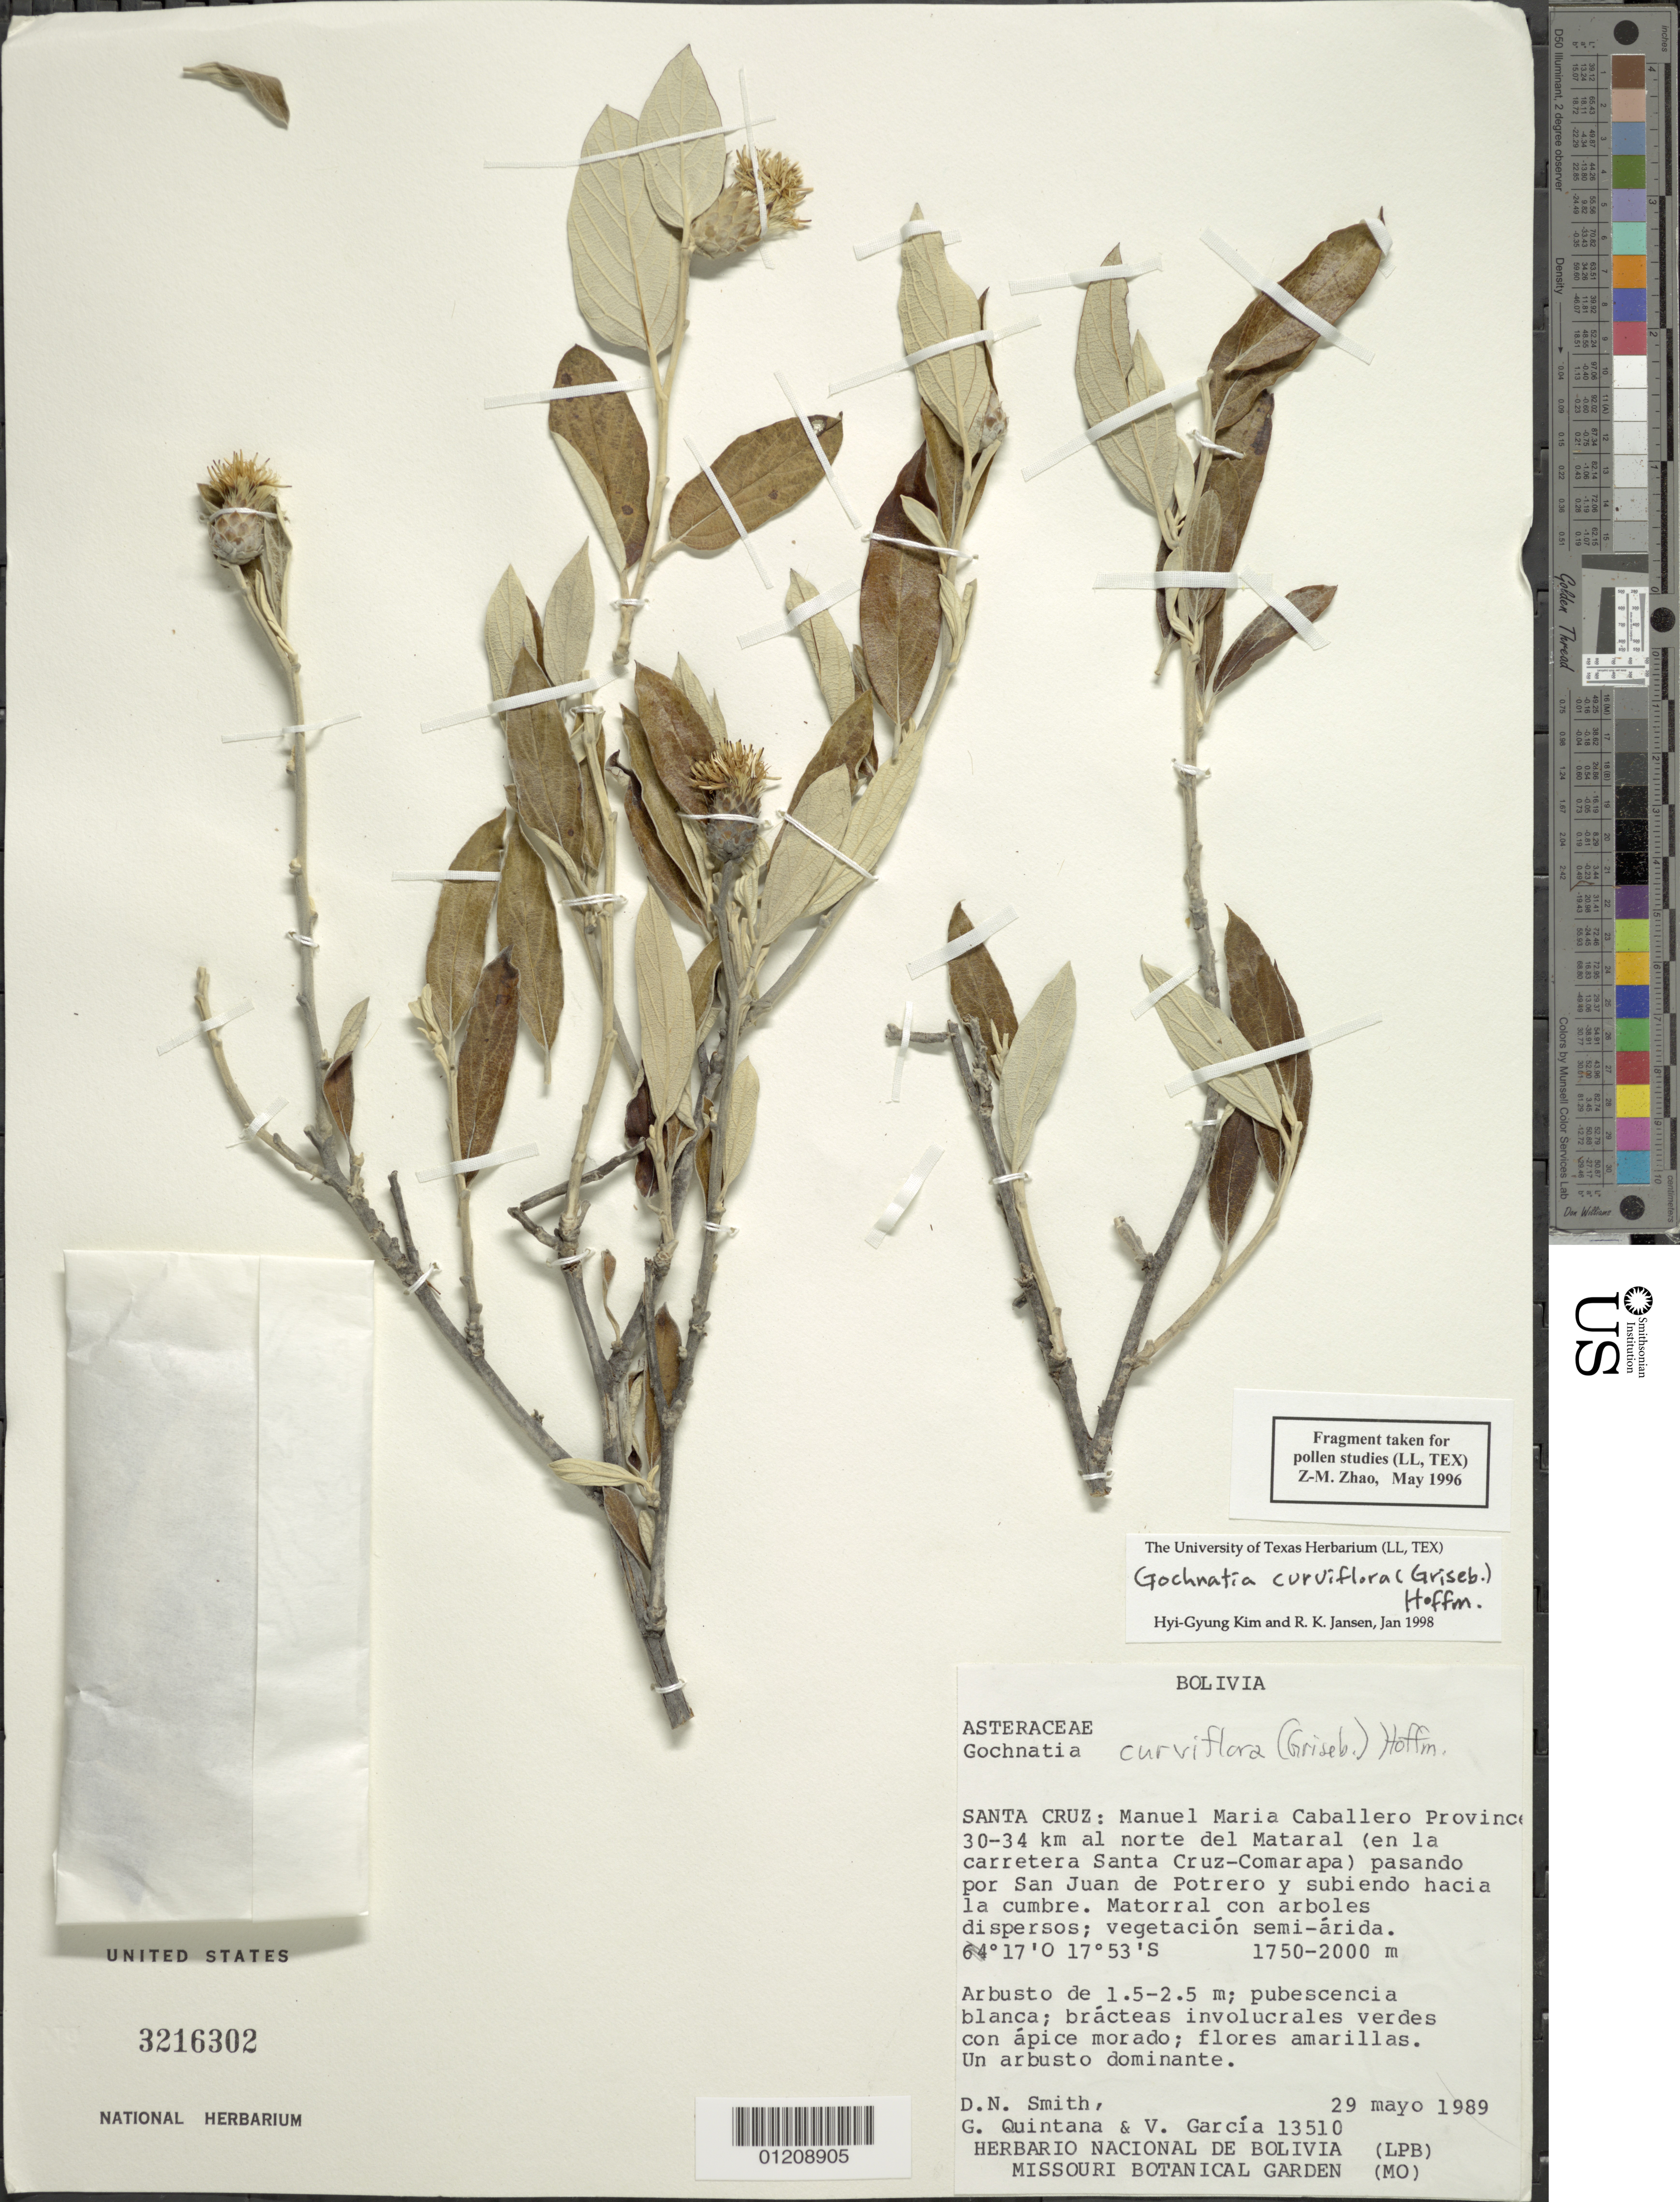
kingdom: Plantae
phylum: Tracheophyta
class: Magnoliopsida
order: Asterales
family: Asteraceae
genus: Gochnatia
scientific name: Gochnatia curviflora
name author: (Griseb.) O. Hoffm.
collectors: D. Smith, G. Quintana & V. Garcia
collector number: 13510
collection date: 1989-05-29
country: Bolivia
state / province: Santa Cruz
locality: Manuel Maria Caballero Prov.; 3034 km N del Mataral (in la carretera Sata Cruz-Comarapa) pasando por San Juan de Potrero y subiendo hacia la cumbre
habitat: Motorral con arboles dispersoso; vegetacion semi-arida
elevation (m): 1750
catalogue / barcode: US 3216302